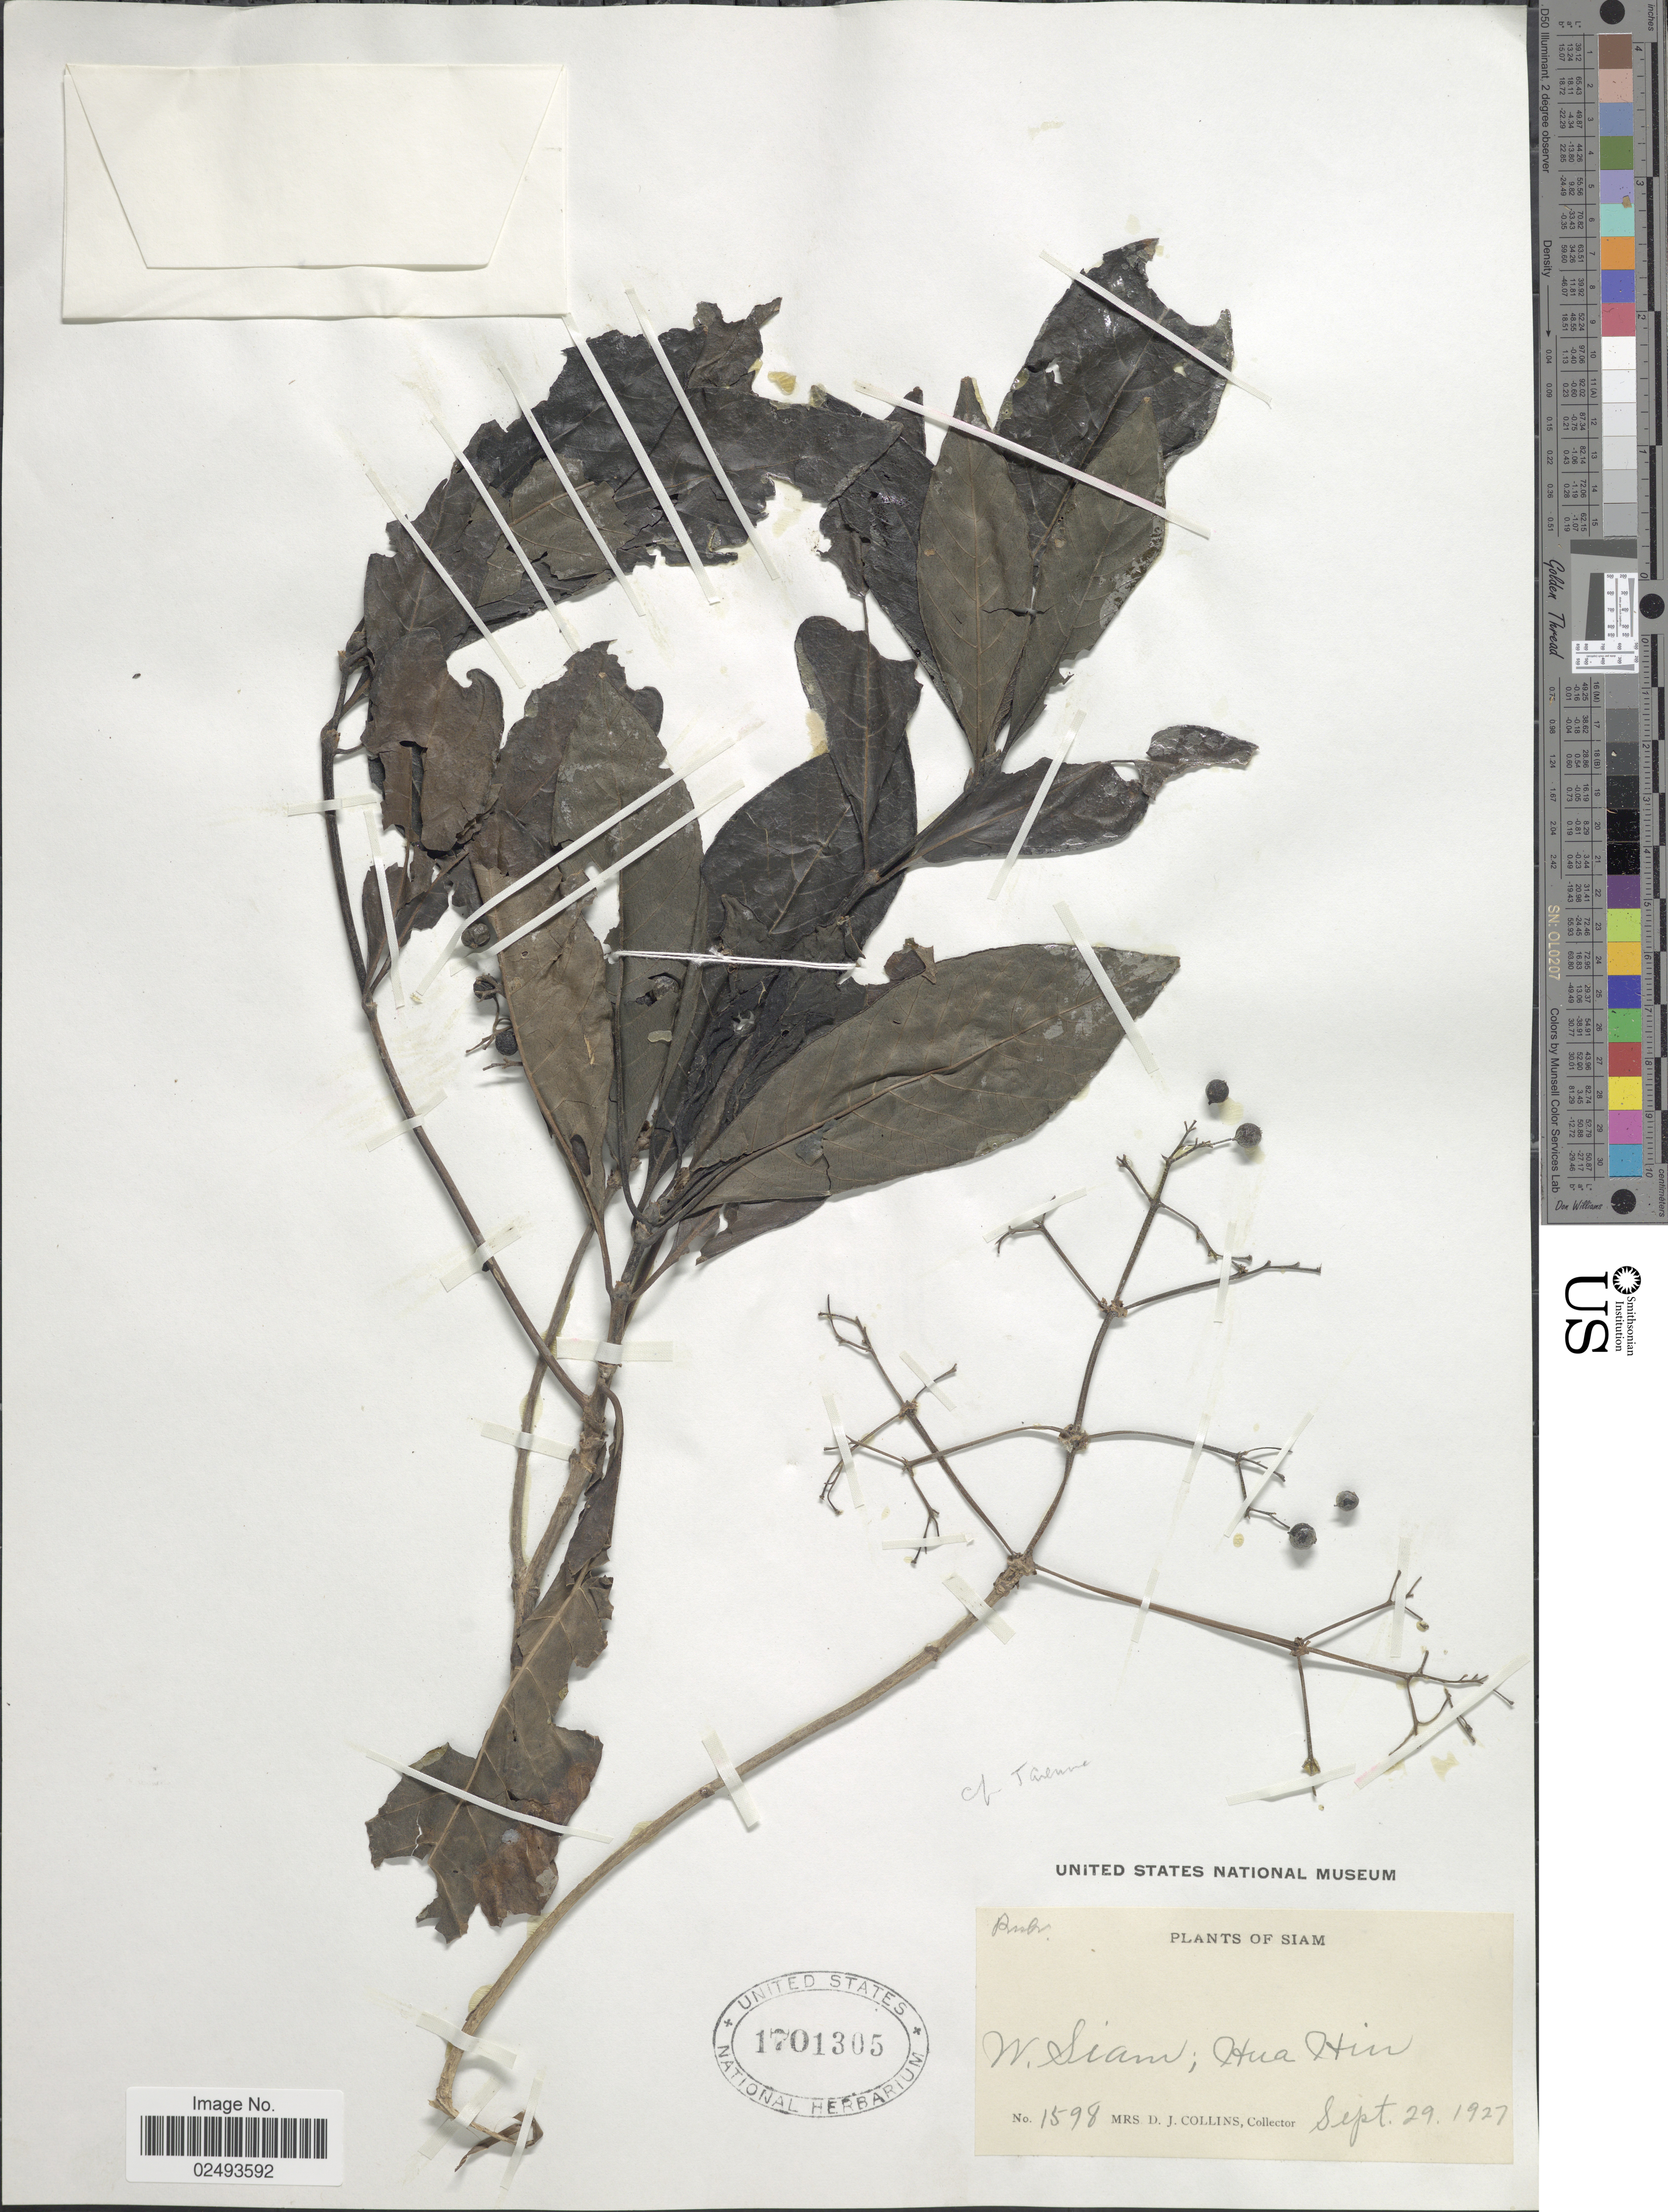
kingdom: Plantae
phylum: Tracheophyta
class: Magnoliopsida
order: Gentianales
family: Rubiaceae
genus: Tarenna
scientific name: Tarenna sp.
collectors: Mrs. D. J. Collins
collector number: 1598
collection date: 1927-09-29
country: Thailand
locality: W. Siam, Hua Hin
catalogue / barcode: US 1701305